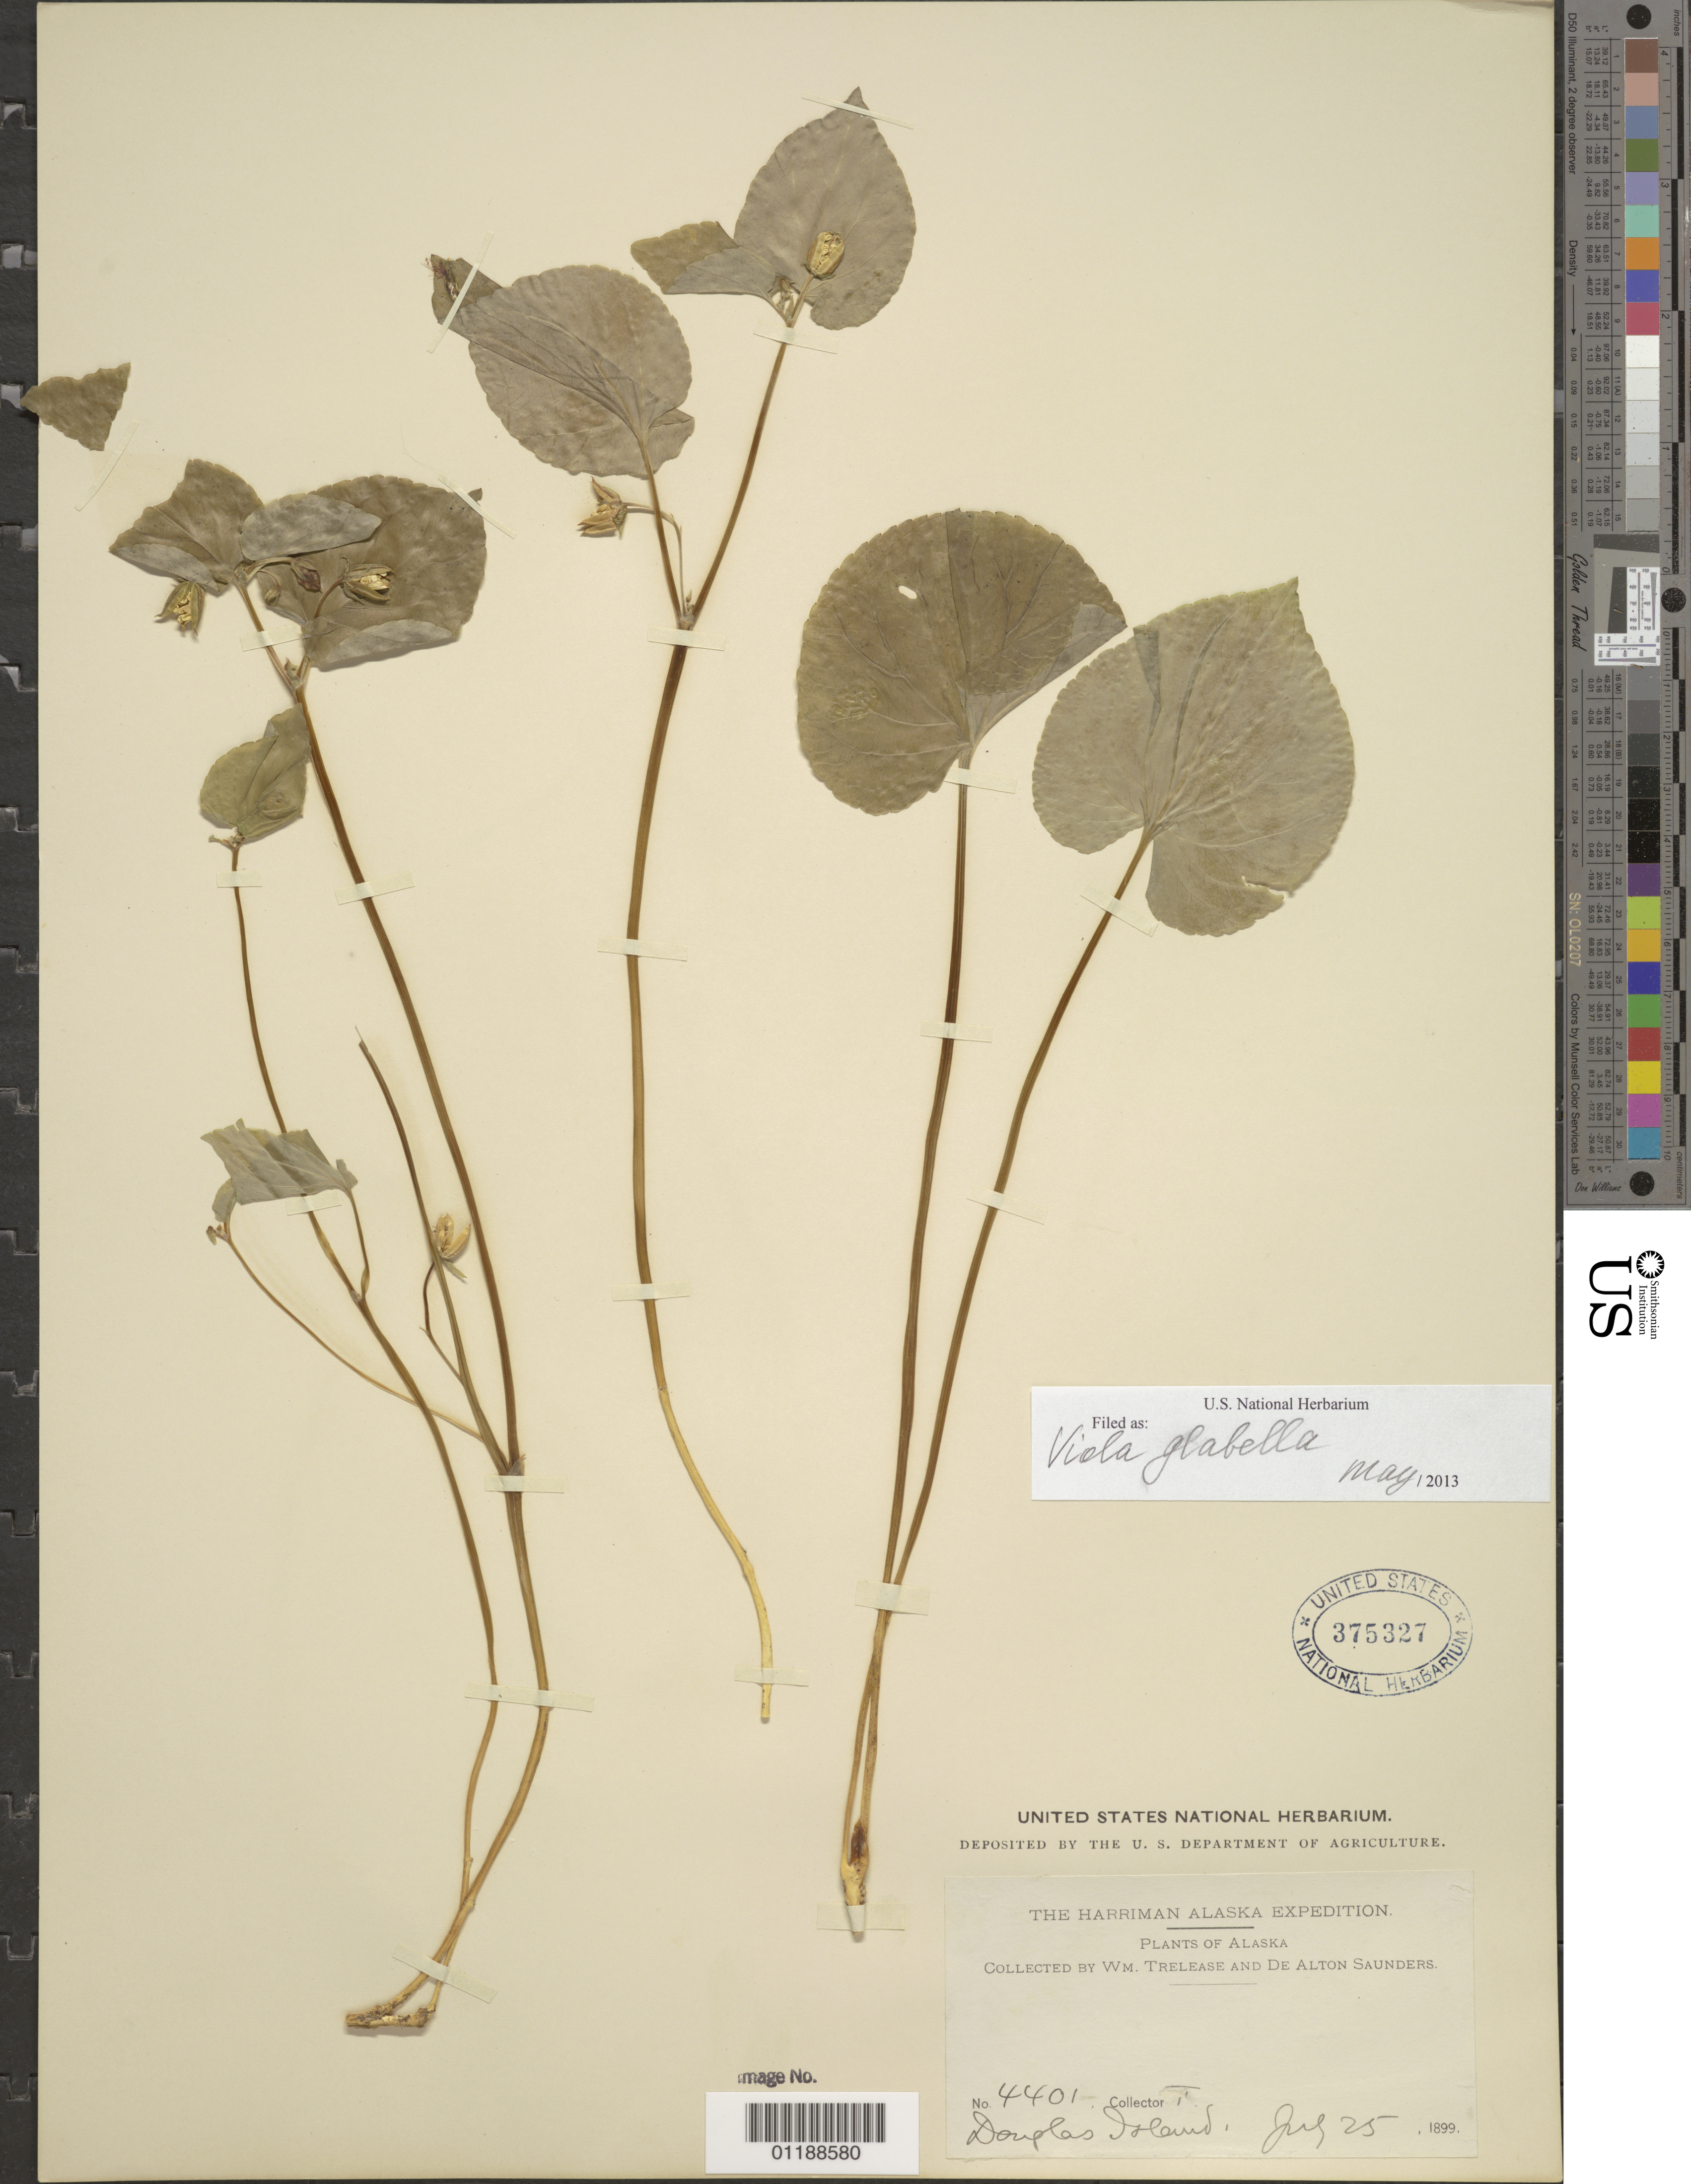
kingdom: Plantae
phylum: Tracheophyta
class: Magnoliopsida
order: Malpighiales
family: Violaceae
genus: Viola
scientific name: Viola glabella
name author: Nutt.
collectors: W. Trelease & D. Saunders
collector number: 4401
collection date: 1899-07-25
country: United States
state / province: Alaska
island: Douglas Island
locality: Douglas Island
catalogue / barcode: US 375327